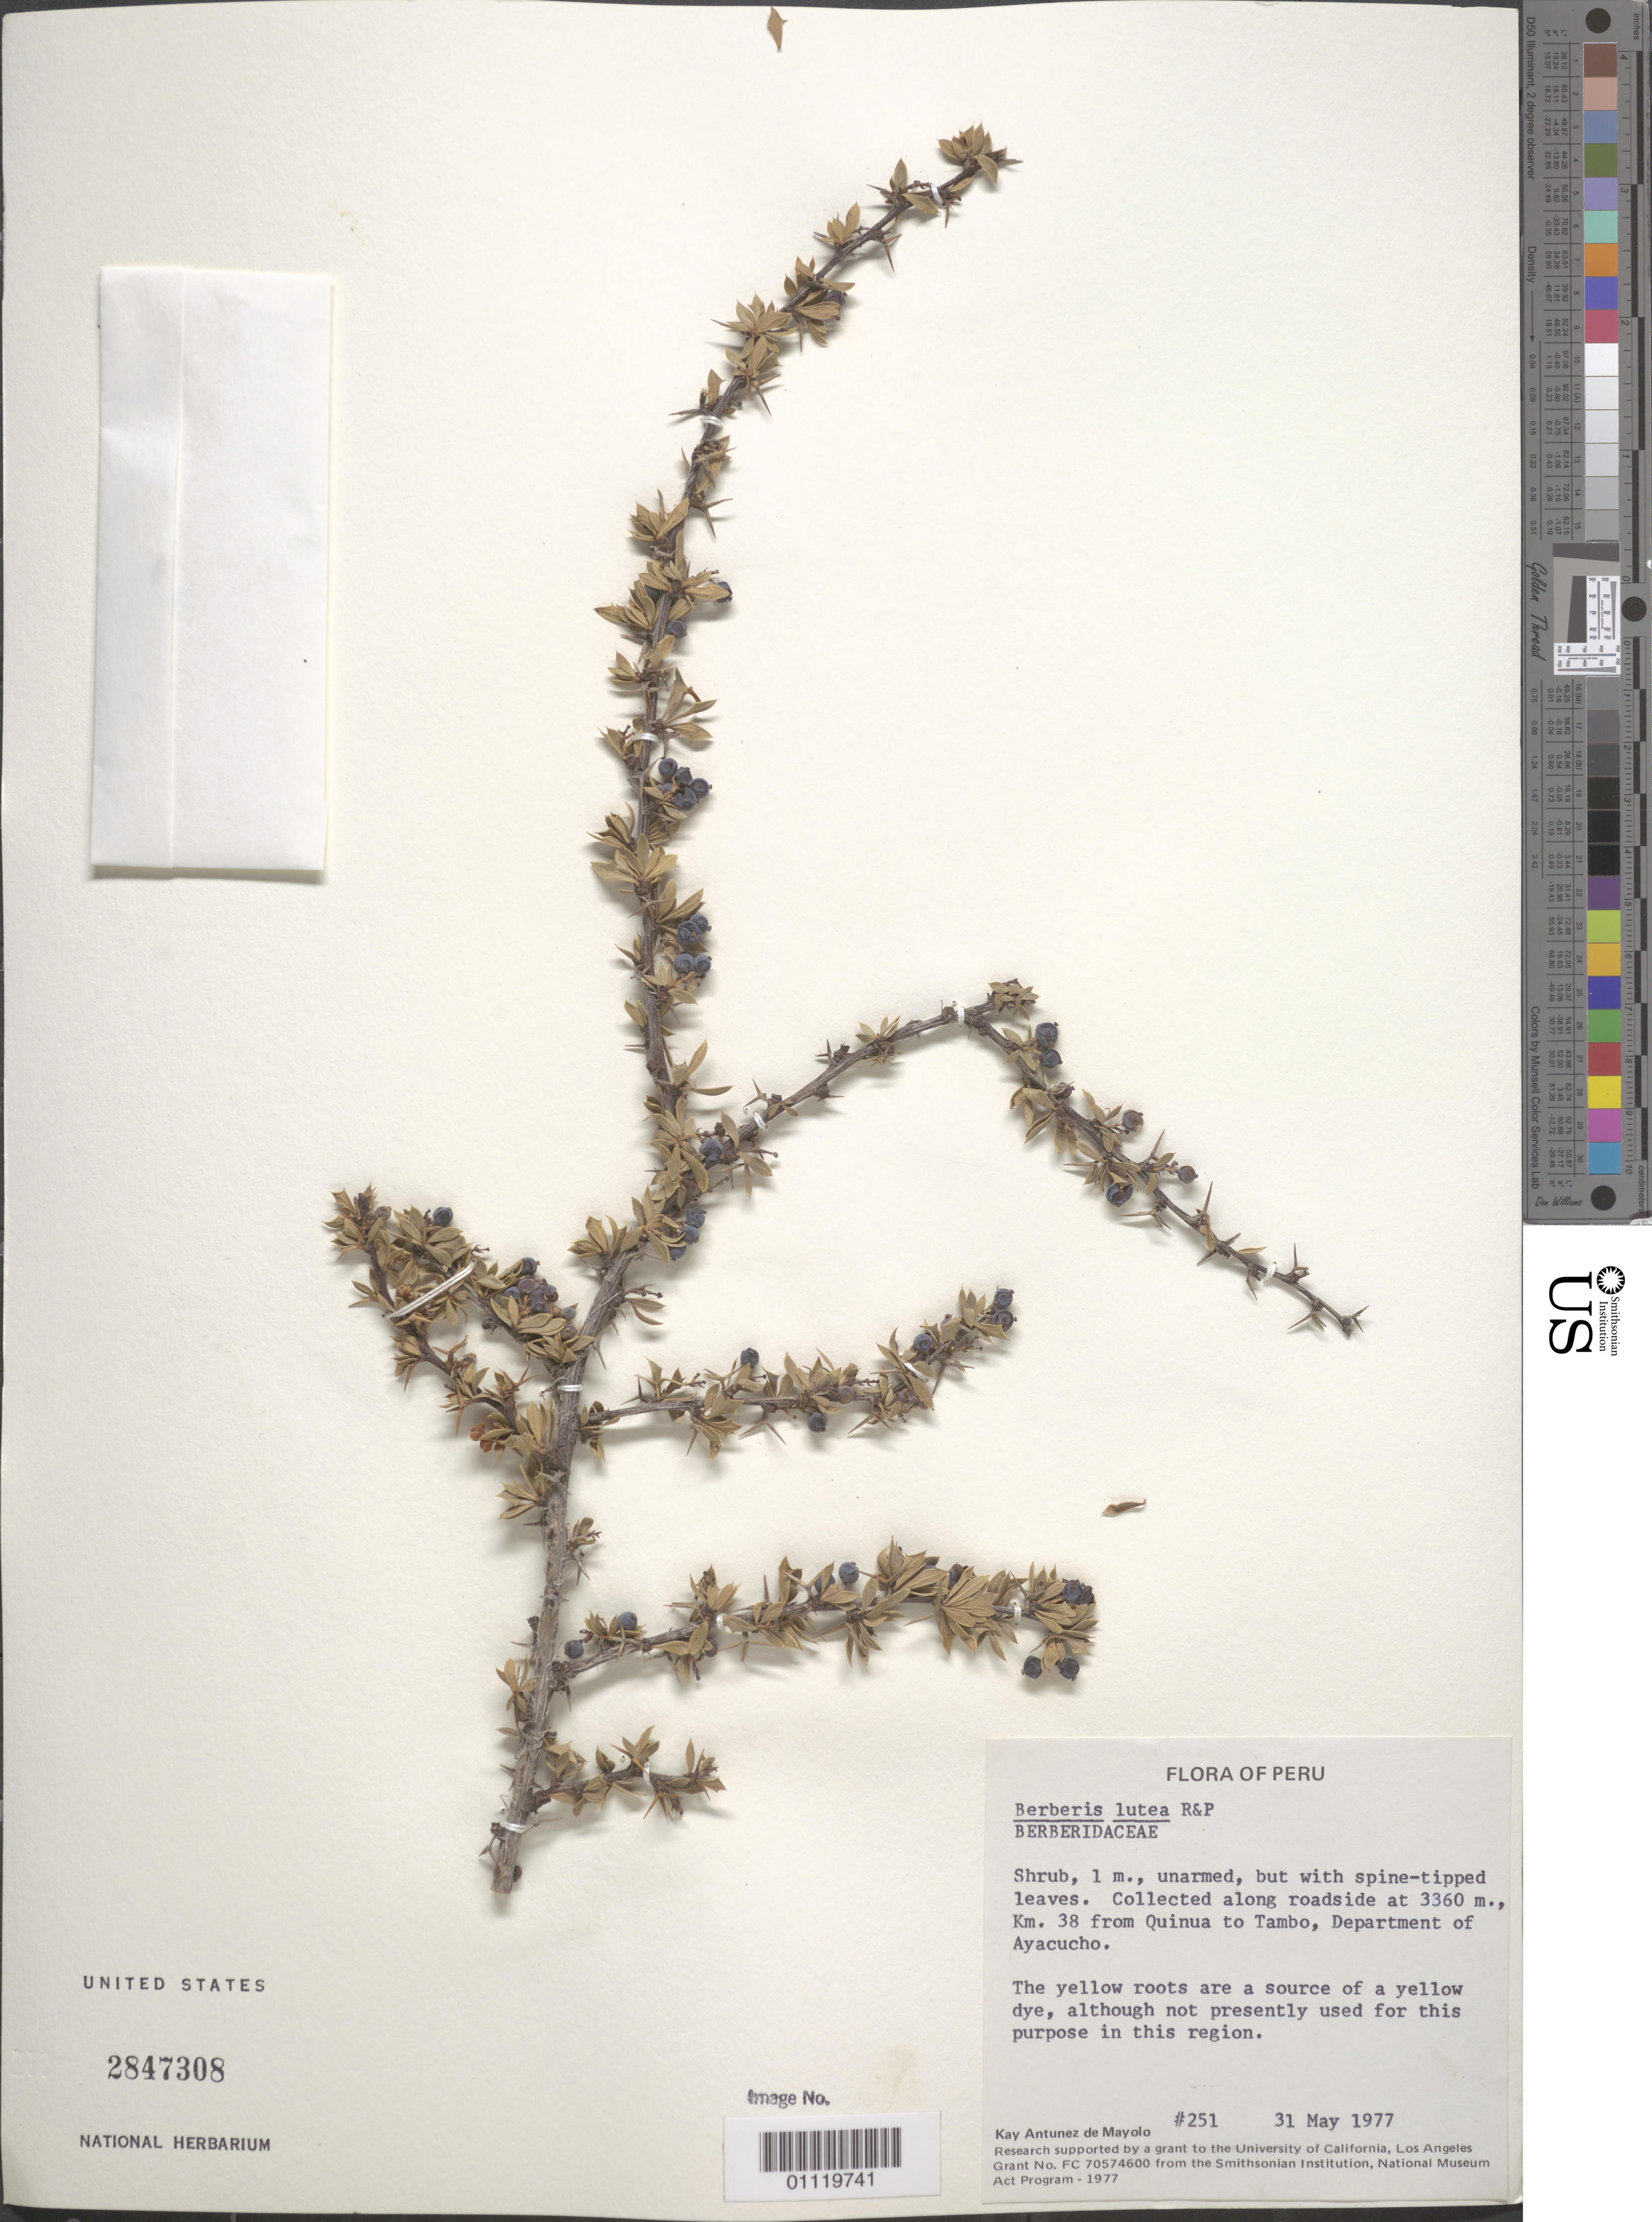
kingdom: Plantae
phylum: Tracheophyta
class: Magnoliopsida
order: Ranunculales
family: Berberidaceae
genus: Berberis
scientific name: Berberis humbertiana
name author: J.F. Macbr.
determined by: Ulloa, C.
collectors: K. Antunez de Mayolo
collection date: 1977-05-31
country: Peru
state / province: Ayacucho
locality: Along roadside, km 38 from Quinua to Tambo.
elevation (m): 3360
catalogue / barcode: US 2847308